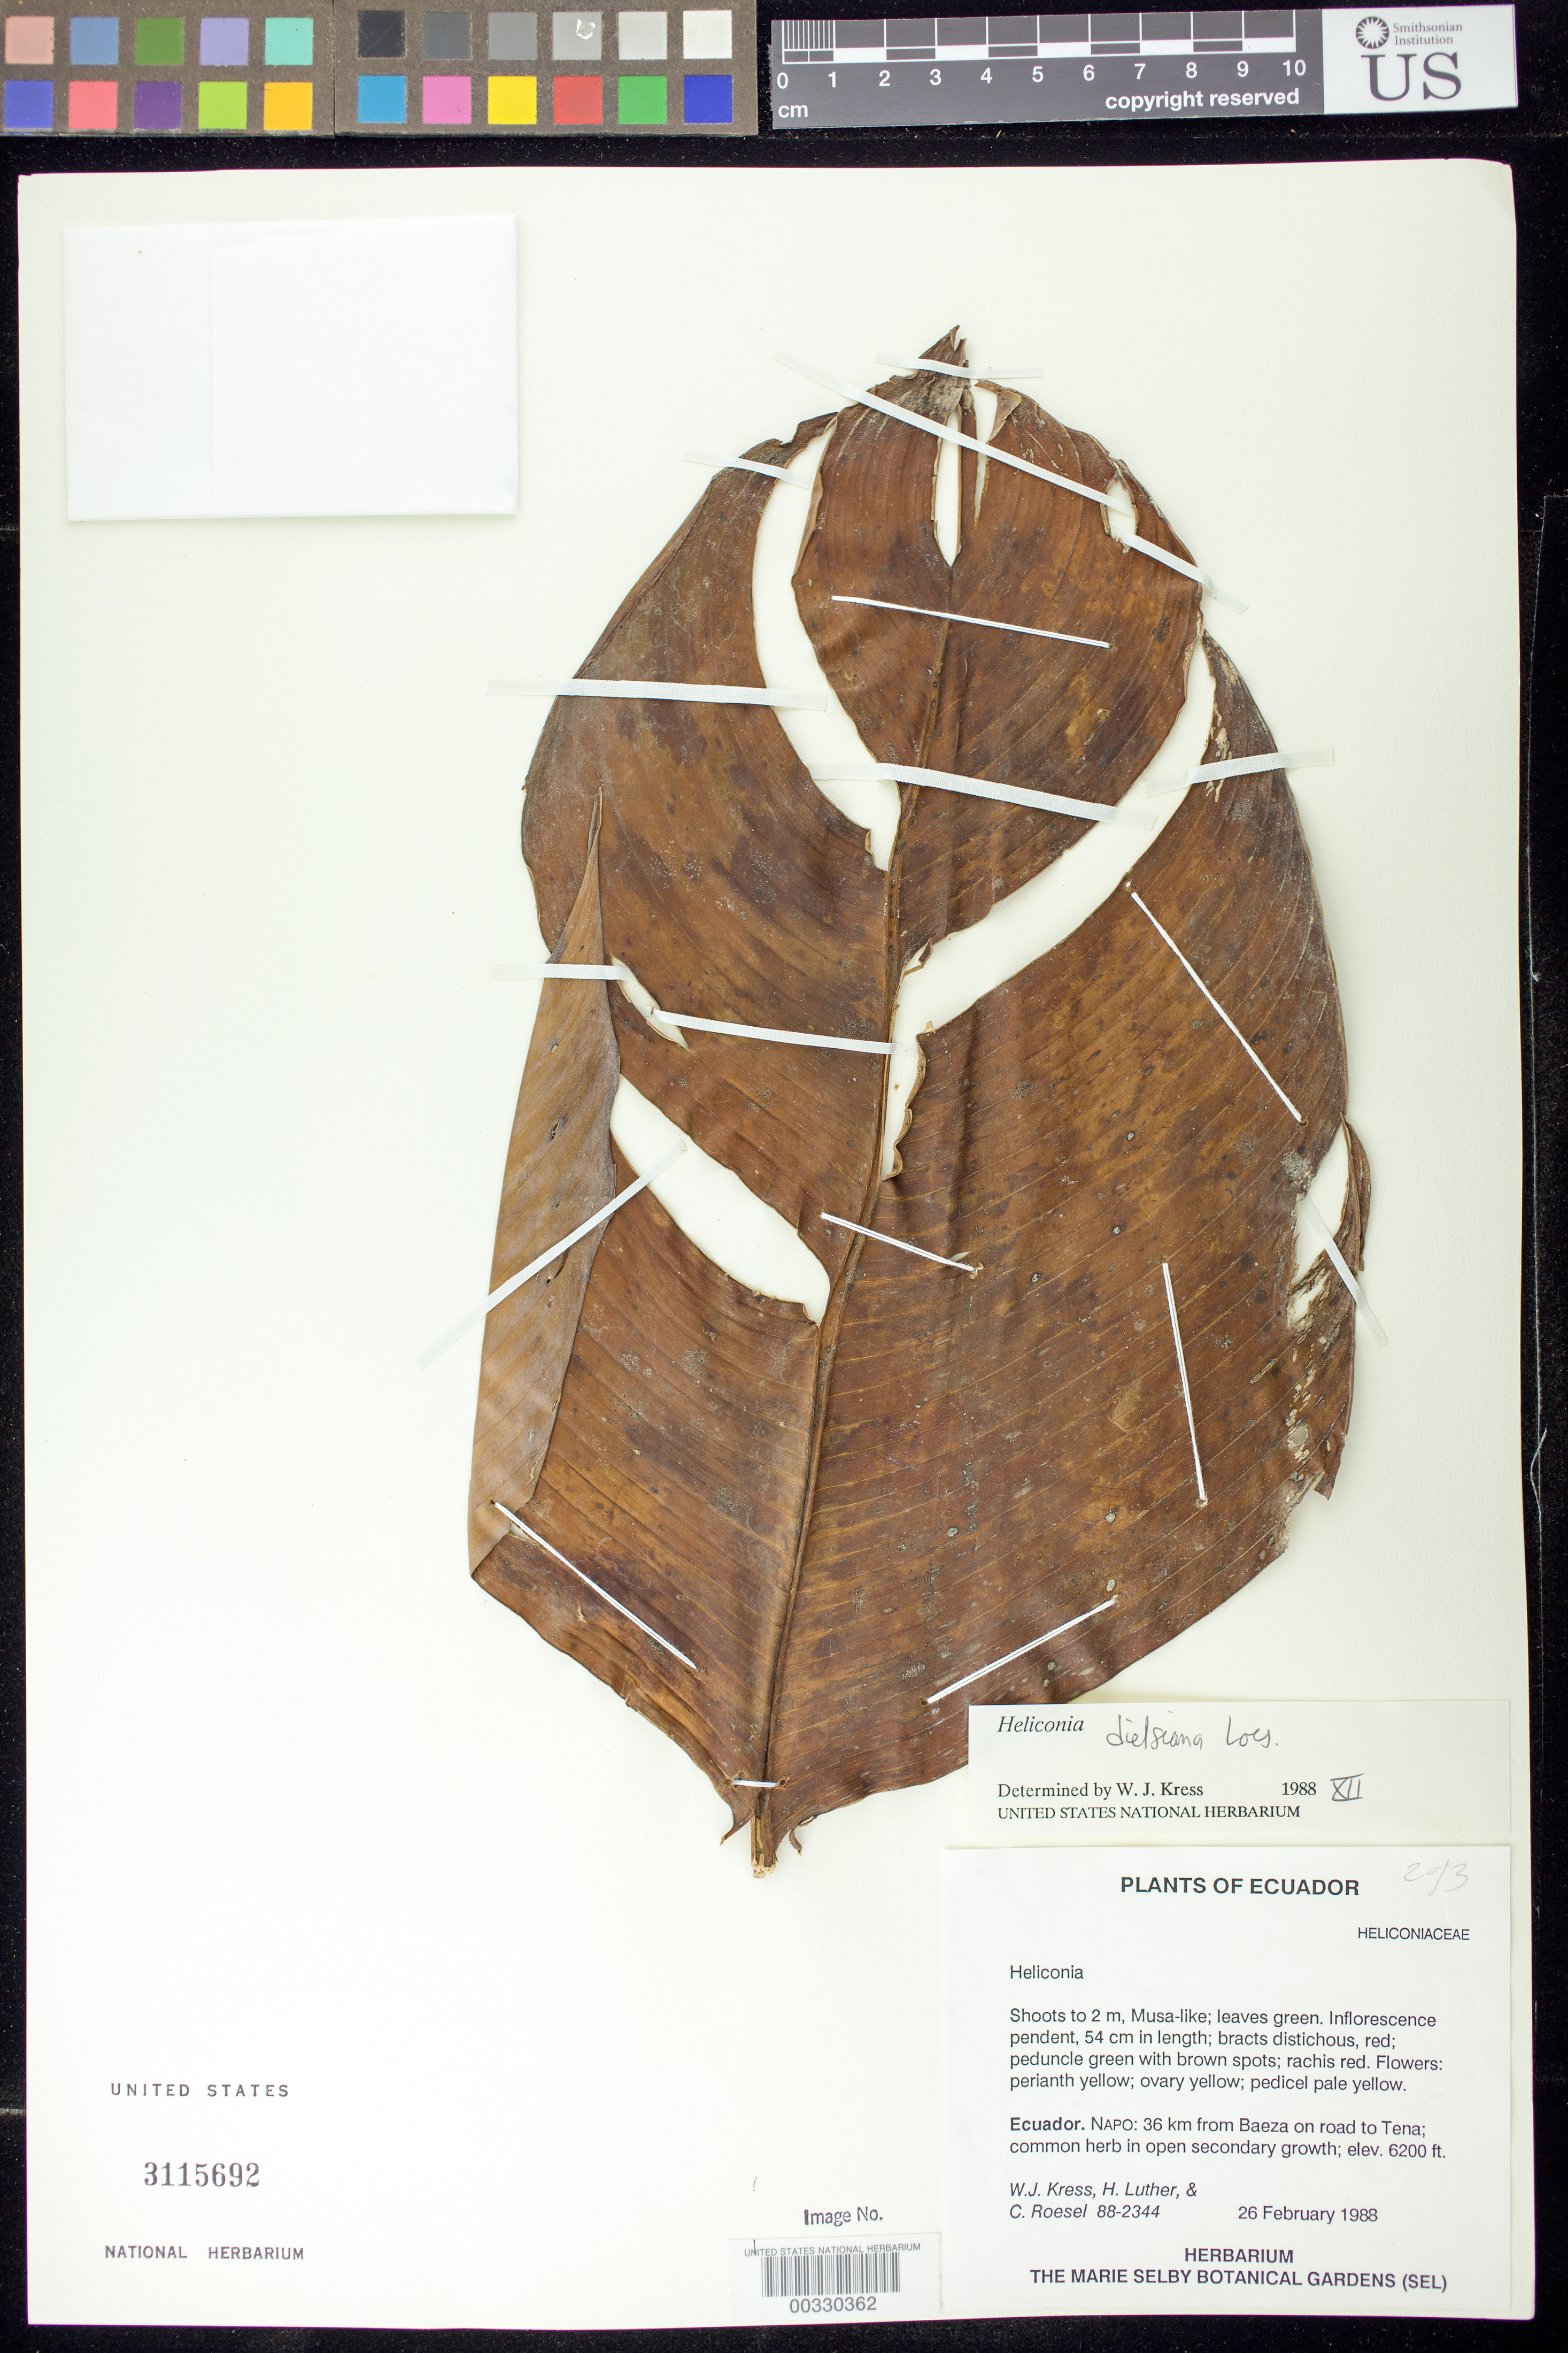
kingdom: Plantae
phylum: Tracheophyta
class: Liliopsida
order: Zingiberales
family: Heliconiaceae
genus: Heliconia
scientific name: Heliconia dielsiana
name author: Loes.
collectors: W. J. Kress, Harry E. Luther & C. S. Roesel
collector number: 88-2344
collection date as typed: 26 Feb 1988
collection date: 1988-02-26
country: Ecuador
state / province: Napo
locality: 36 km from baeza on road to Tena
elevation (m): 1890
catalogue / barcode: US 3115692